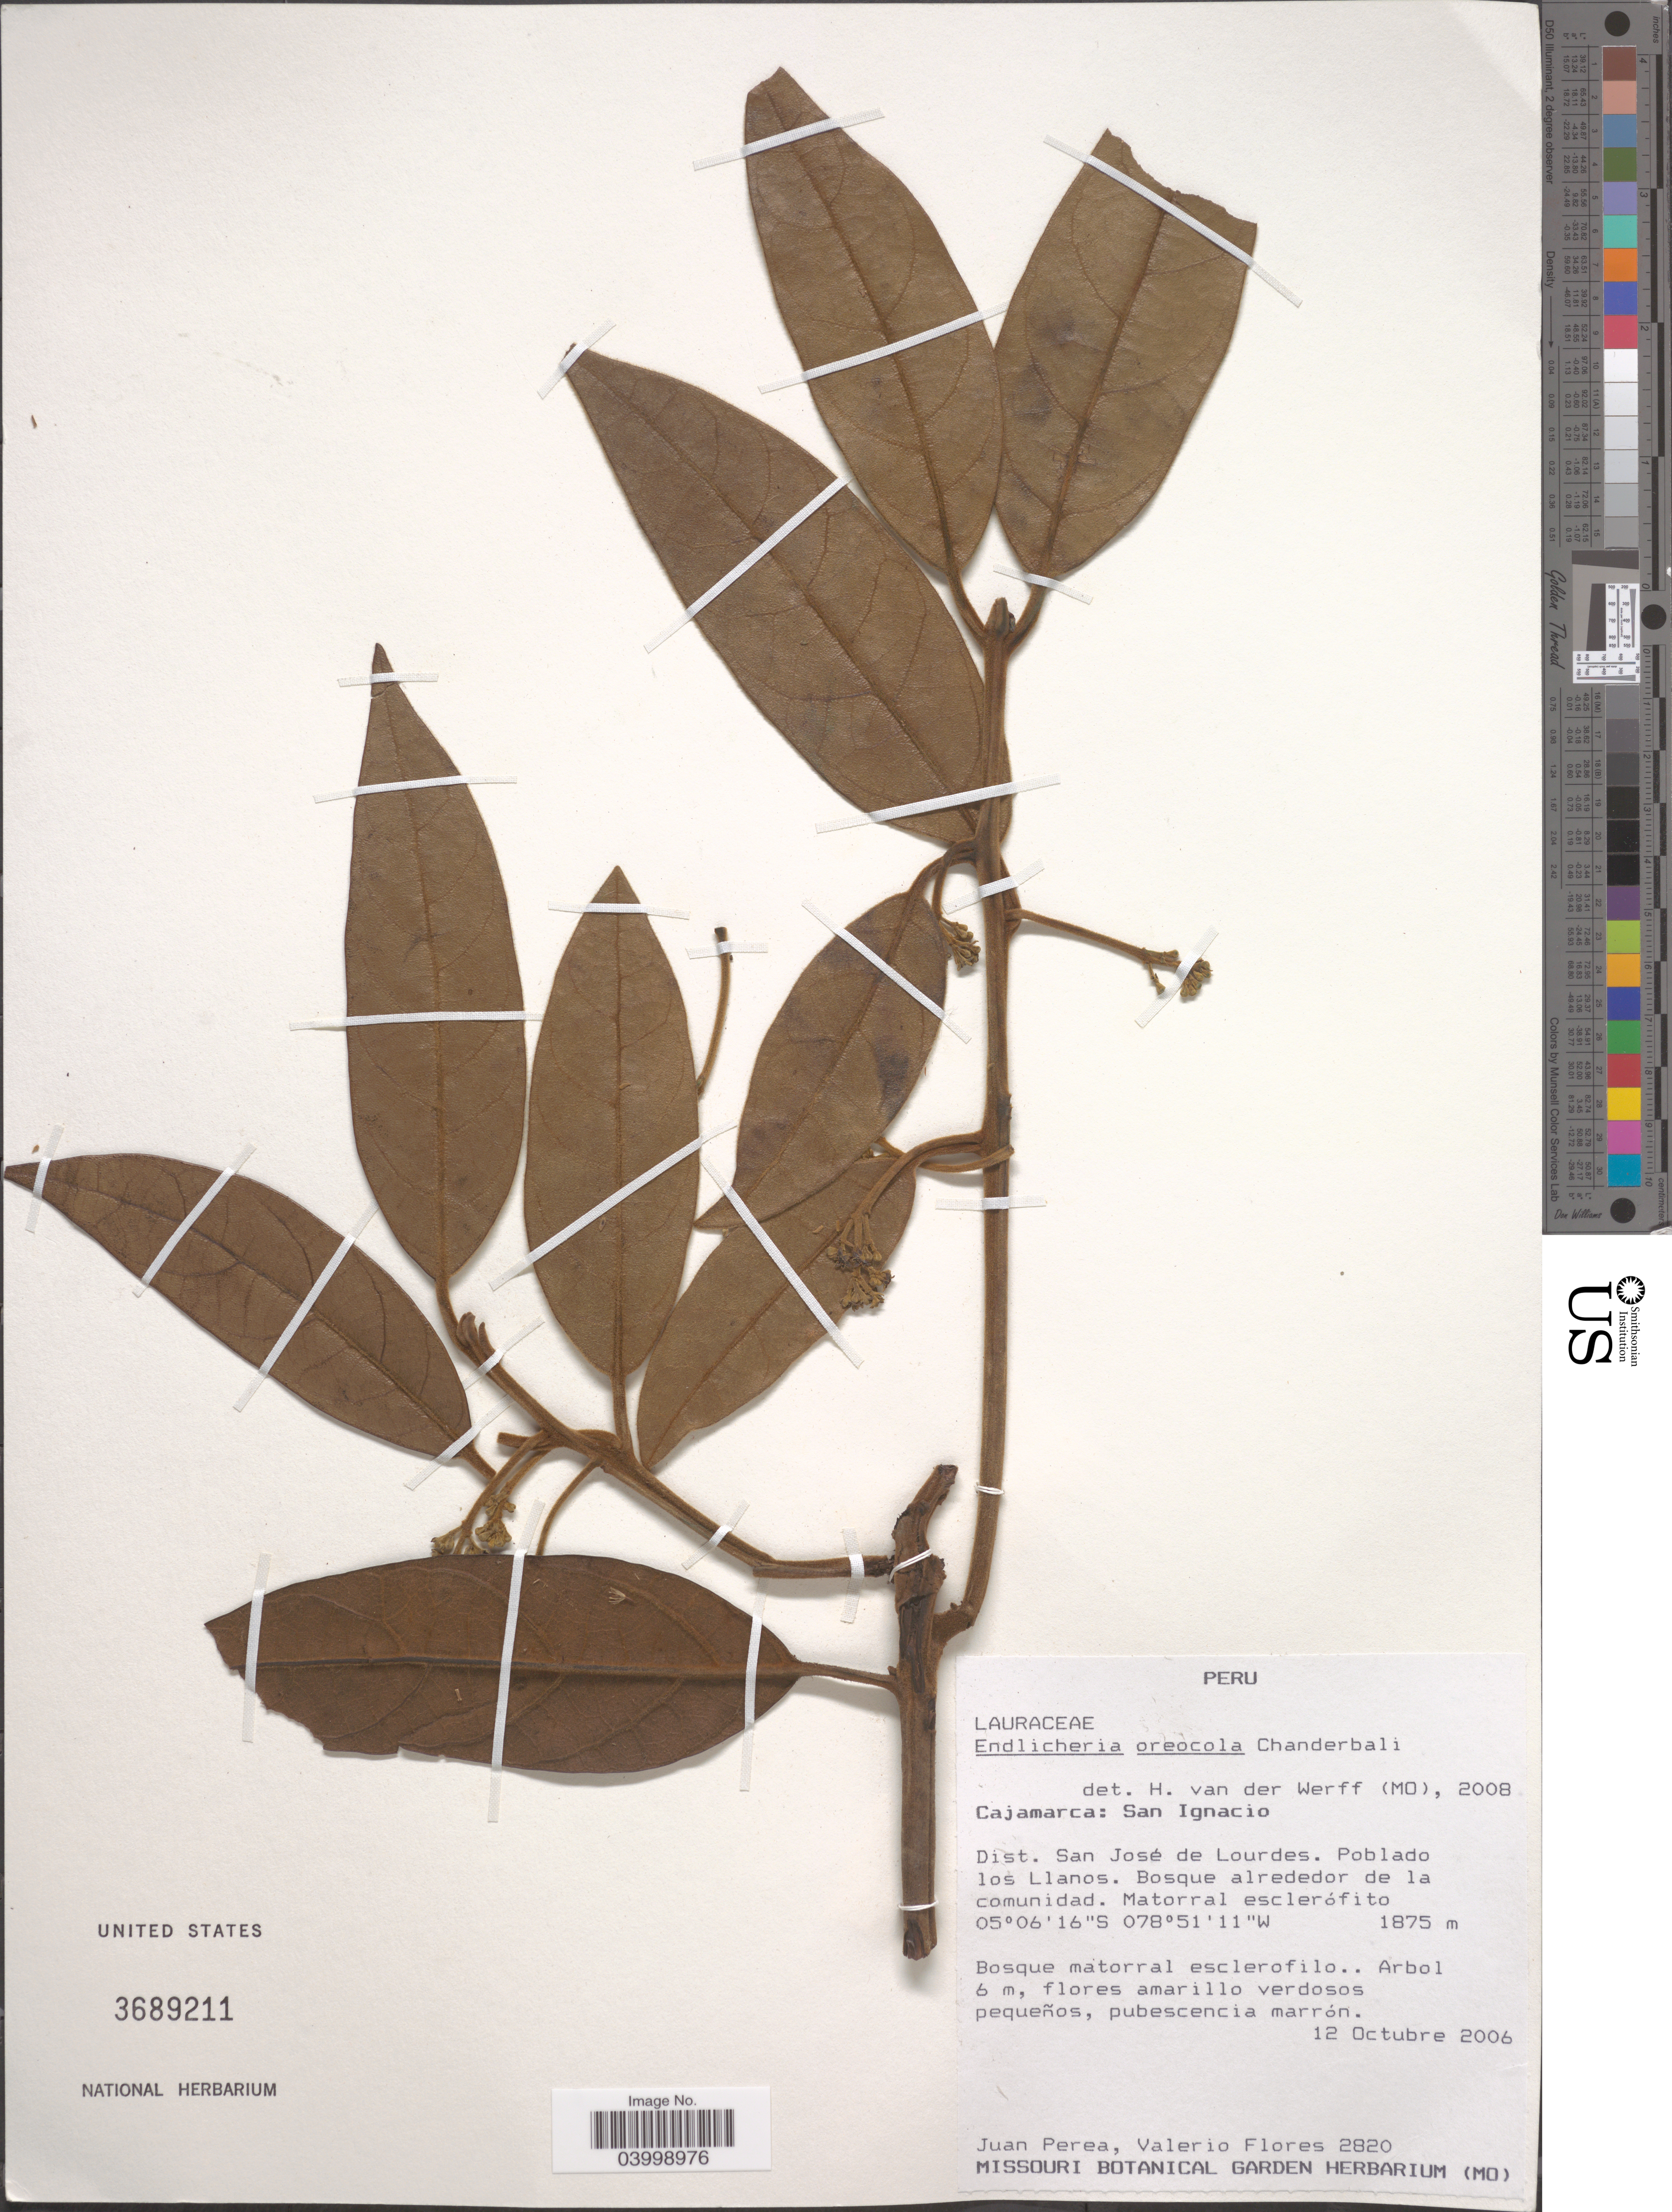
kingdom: Plantae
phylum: Tracheophyta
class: Magnoliopsida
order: Laurales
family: Lauraceae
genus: Endlicheria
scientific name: Endlicheria oreocola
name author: Chanderb.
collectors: J. Perea & V. Flores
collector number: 2820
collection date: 2006-10-12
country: Peru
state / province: Cajamarca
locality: San Ignacio. Dist. San José de Lourdes. Poblado los Llanos.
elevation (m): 1875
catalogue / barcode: US 3689211